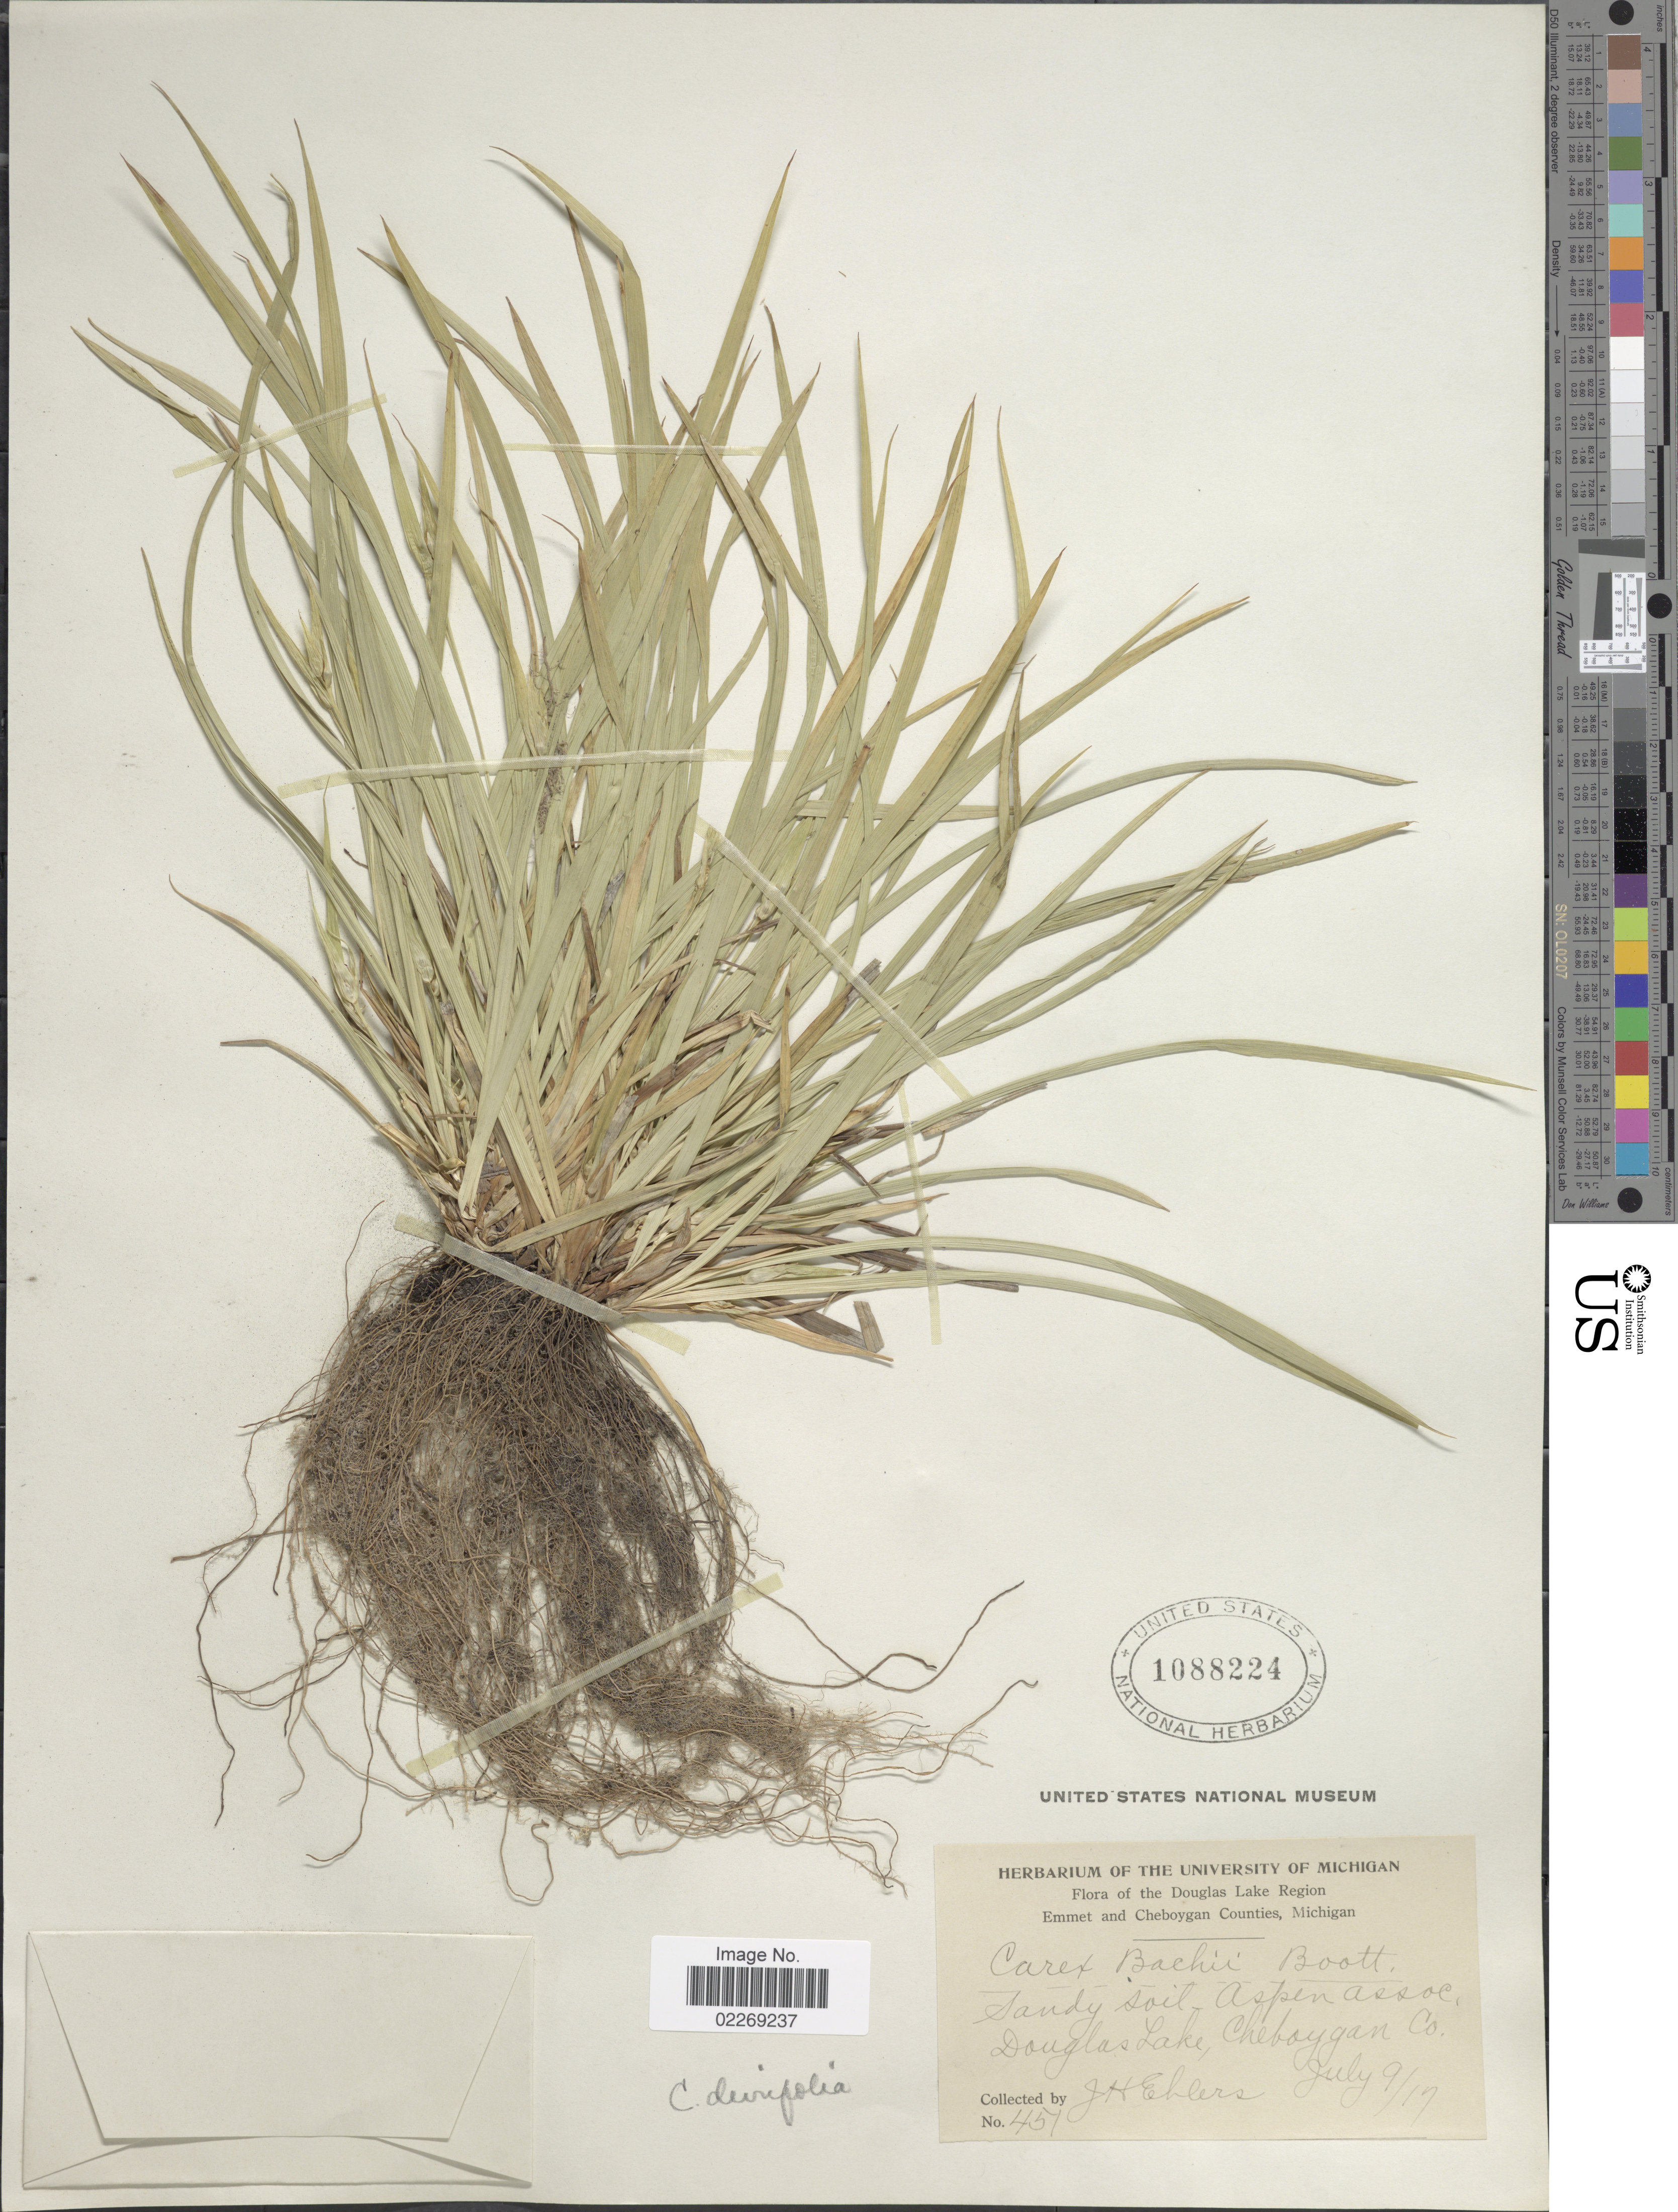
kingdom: Plantae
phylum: Tracheophyta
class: Liliopsida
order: Poales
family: Cyperaceae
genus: Carex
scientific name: Carex backii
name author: Boott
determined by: Strong, Mark T., (BOT), Smithsonian Institution - National Museum of Natural History (UNITED STATES)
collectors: J. H. Ehlers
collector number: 451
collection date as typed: Transcribed d/m/y: 9/7/17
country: United States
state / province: Michigan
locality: Douglas Lake, Cheboygan Co.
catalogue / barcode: US 1088224